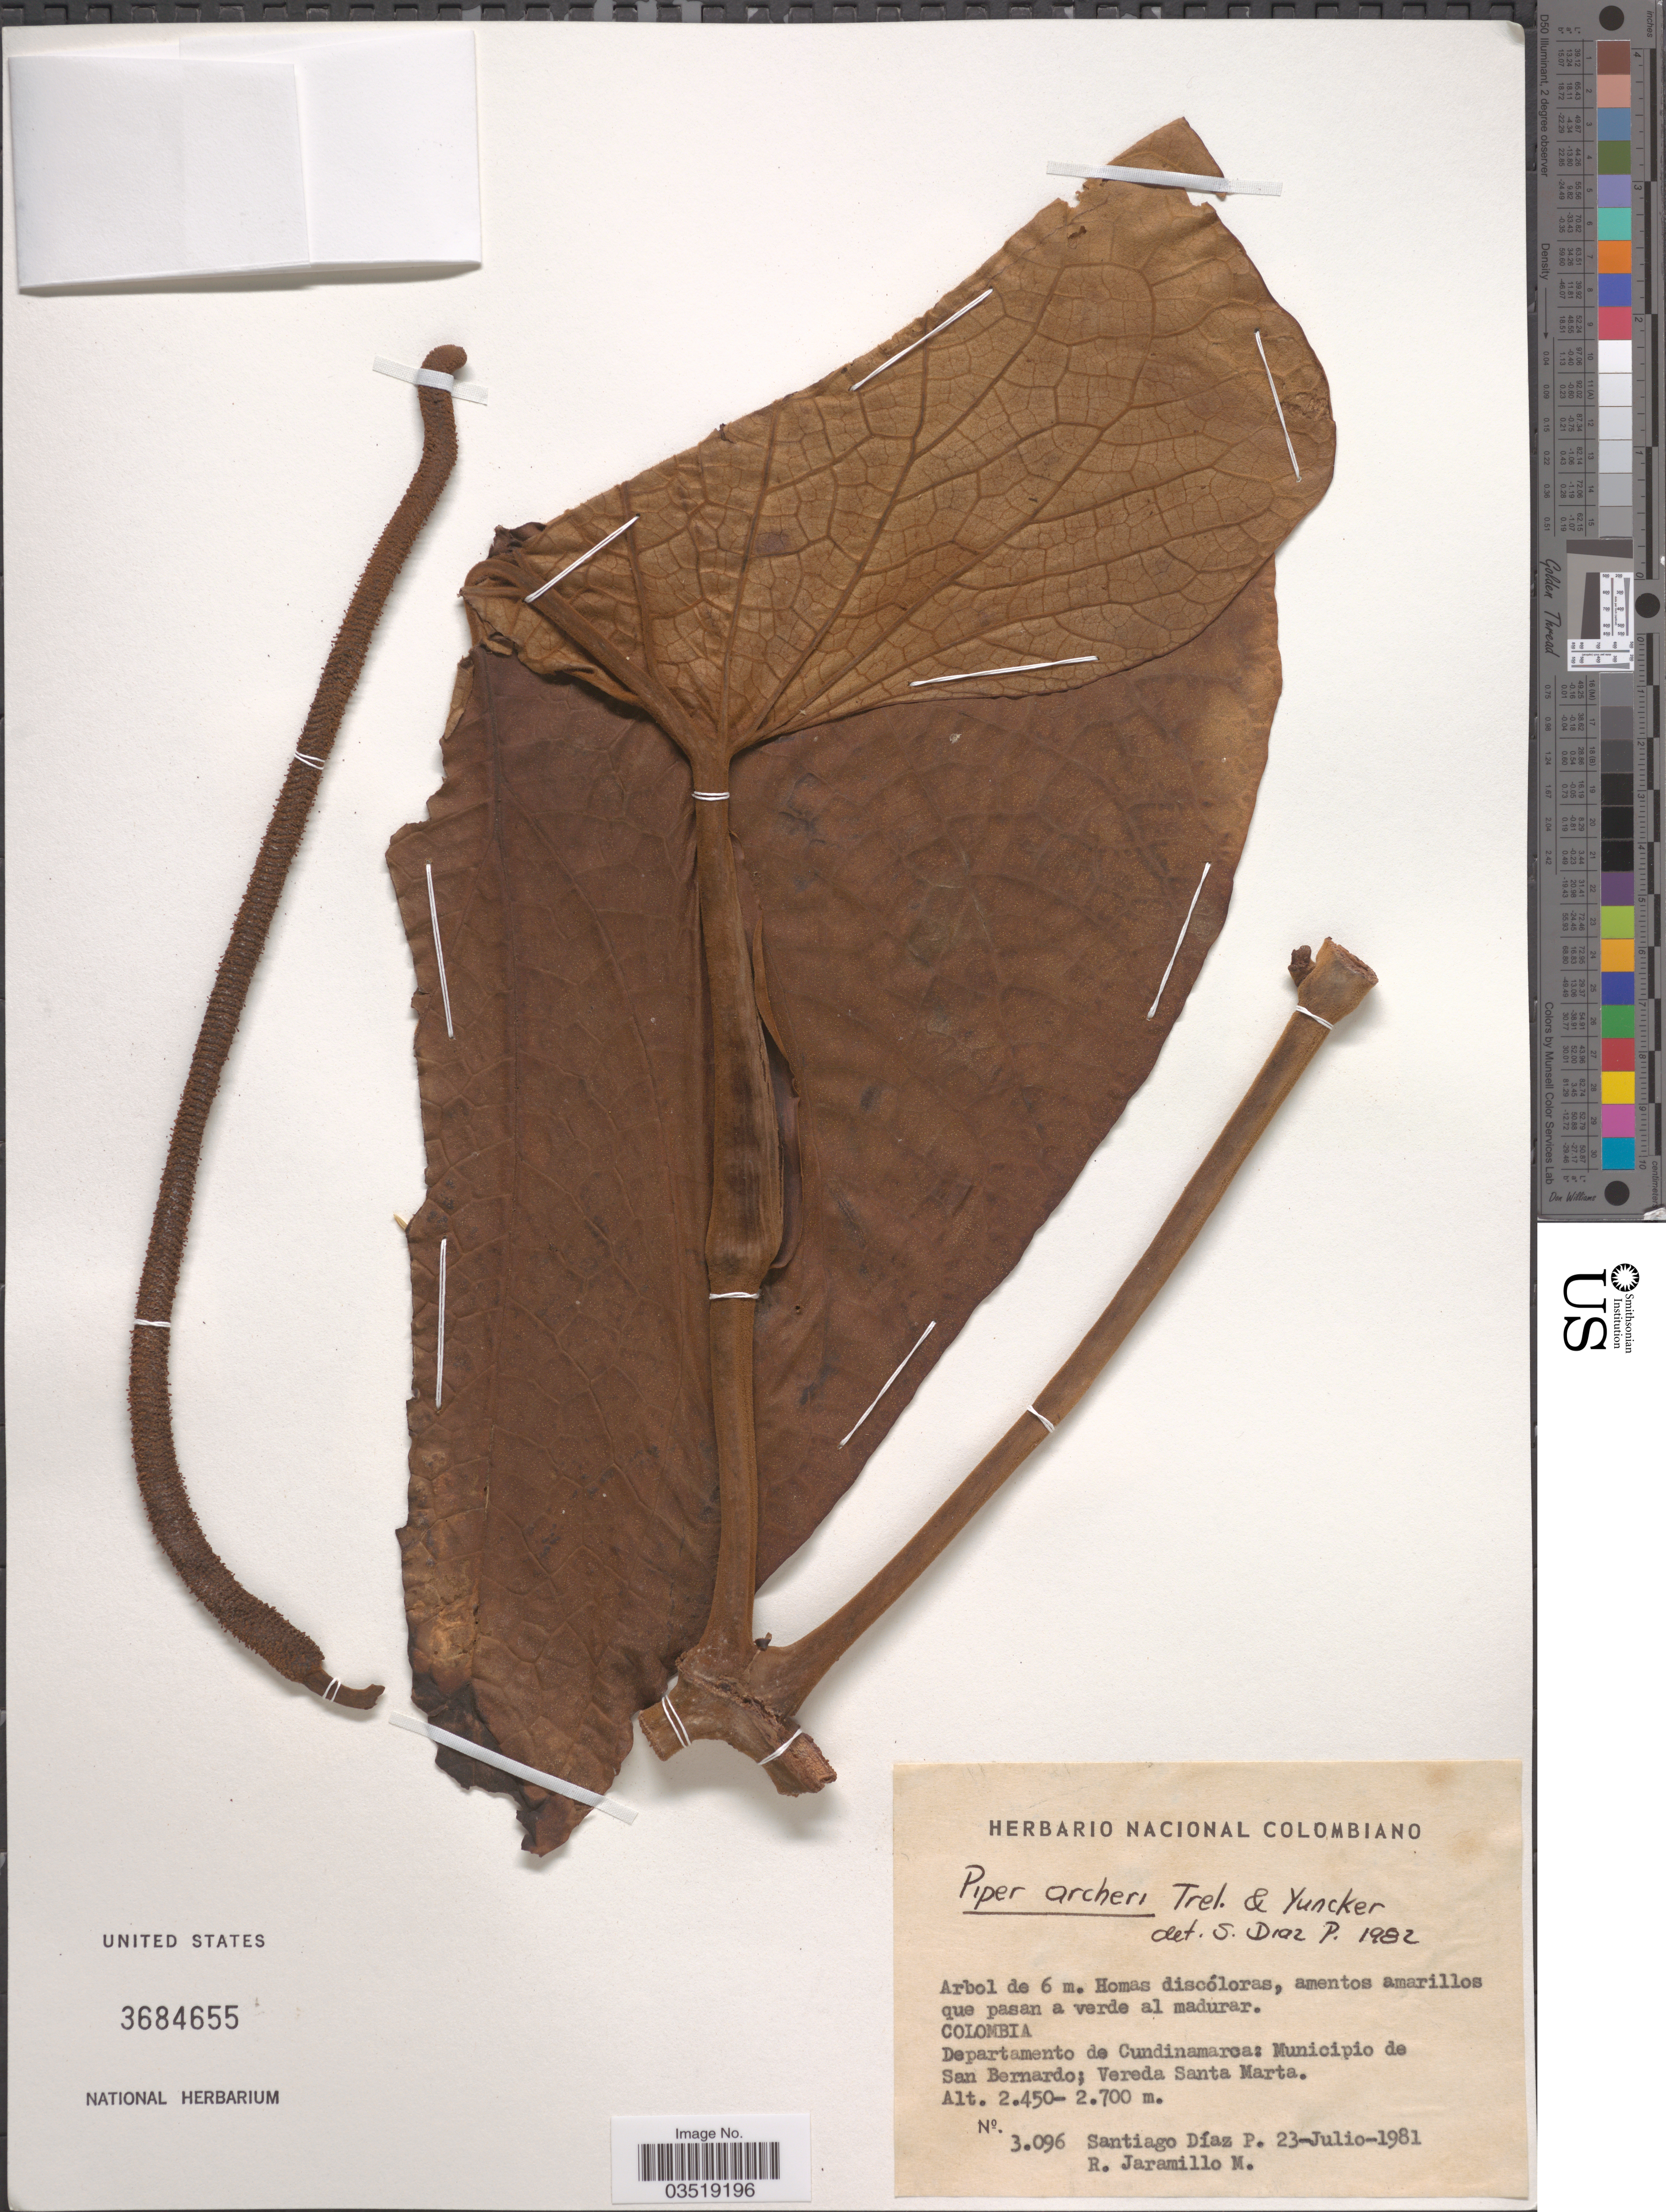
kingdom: Plantae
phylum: Tracheophyta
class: Magnoliopsida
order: Piperales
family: Piperaceae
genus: Piper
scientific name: Piper archeri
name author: Trel. & Yunck.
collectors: S. Diaz P. & R. Jaramillo M.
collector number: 3096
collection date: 1981-07-23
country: Colombia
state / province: Cundinamarca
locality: Departamento de Cundinamarca: Municipio de San Bernardo; Vereda Santa Marta.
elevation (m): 2450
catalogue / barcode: US 3684655